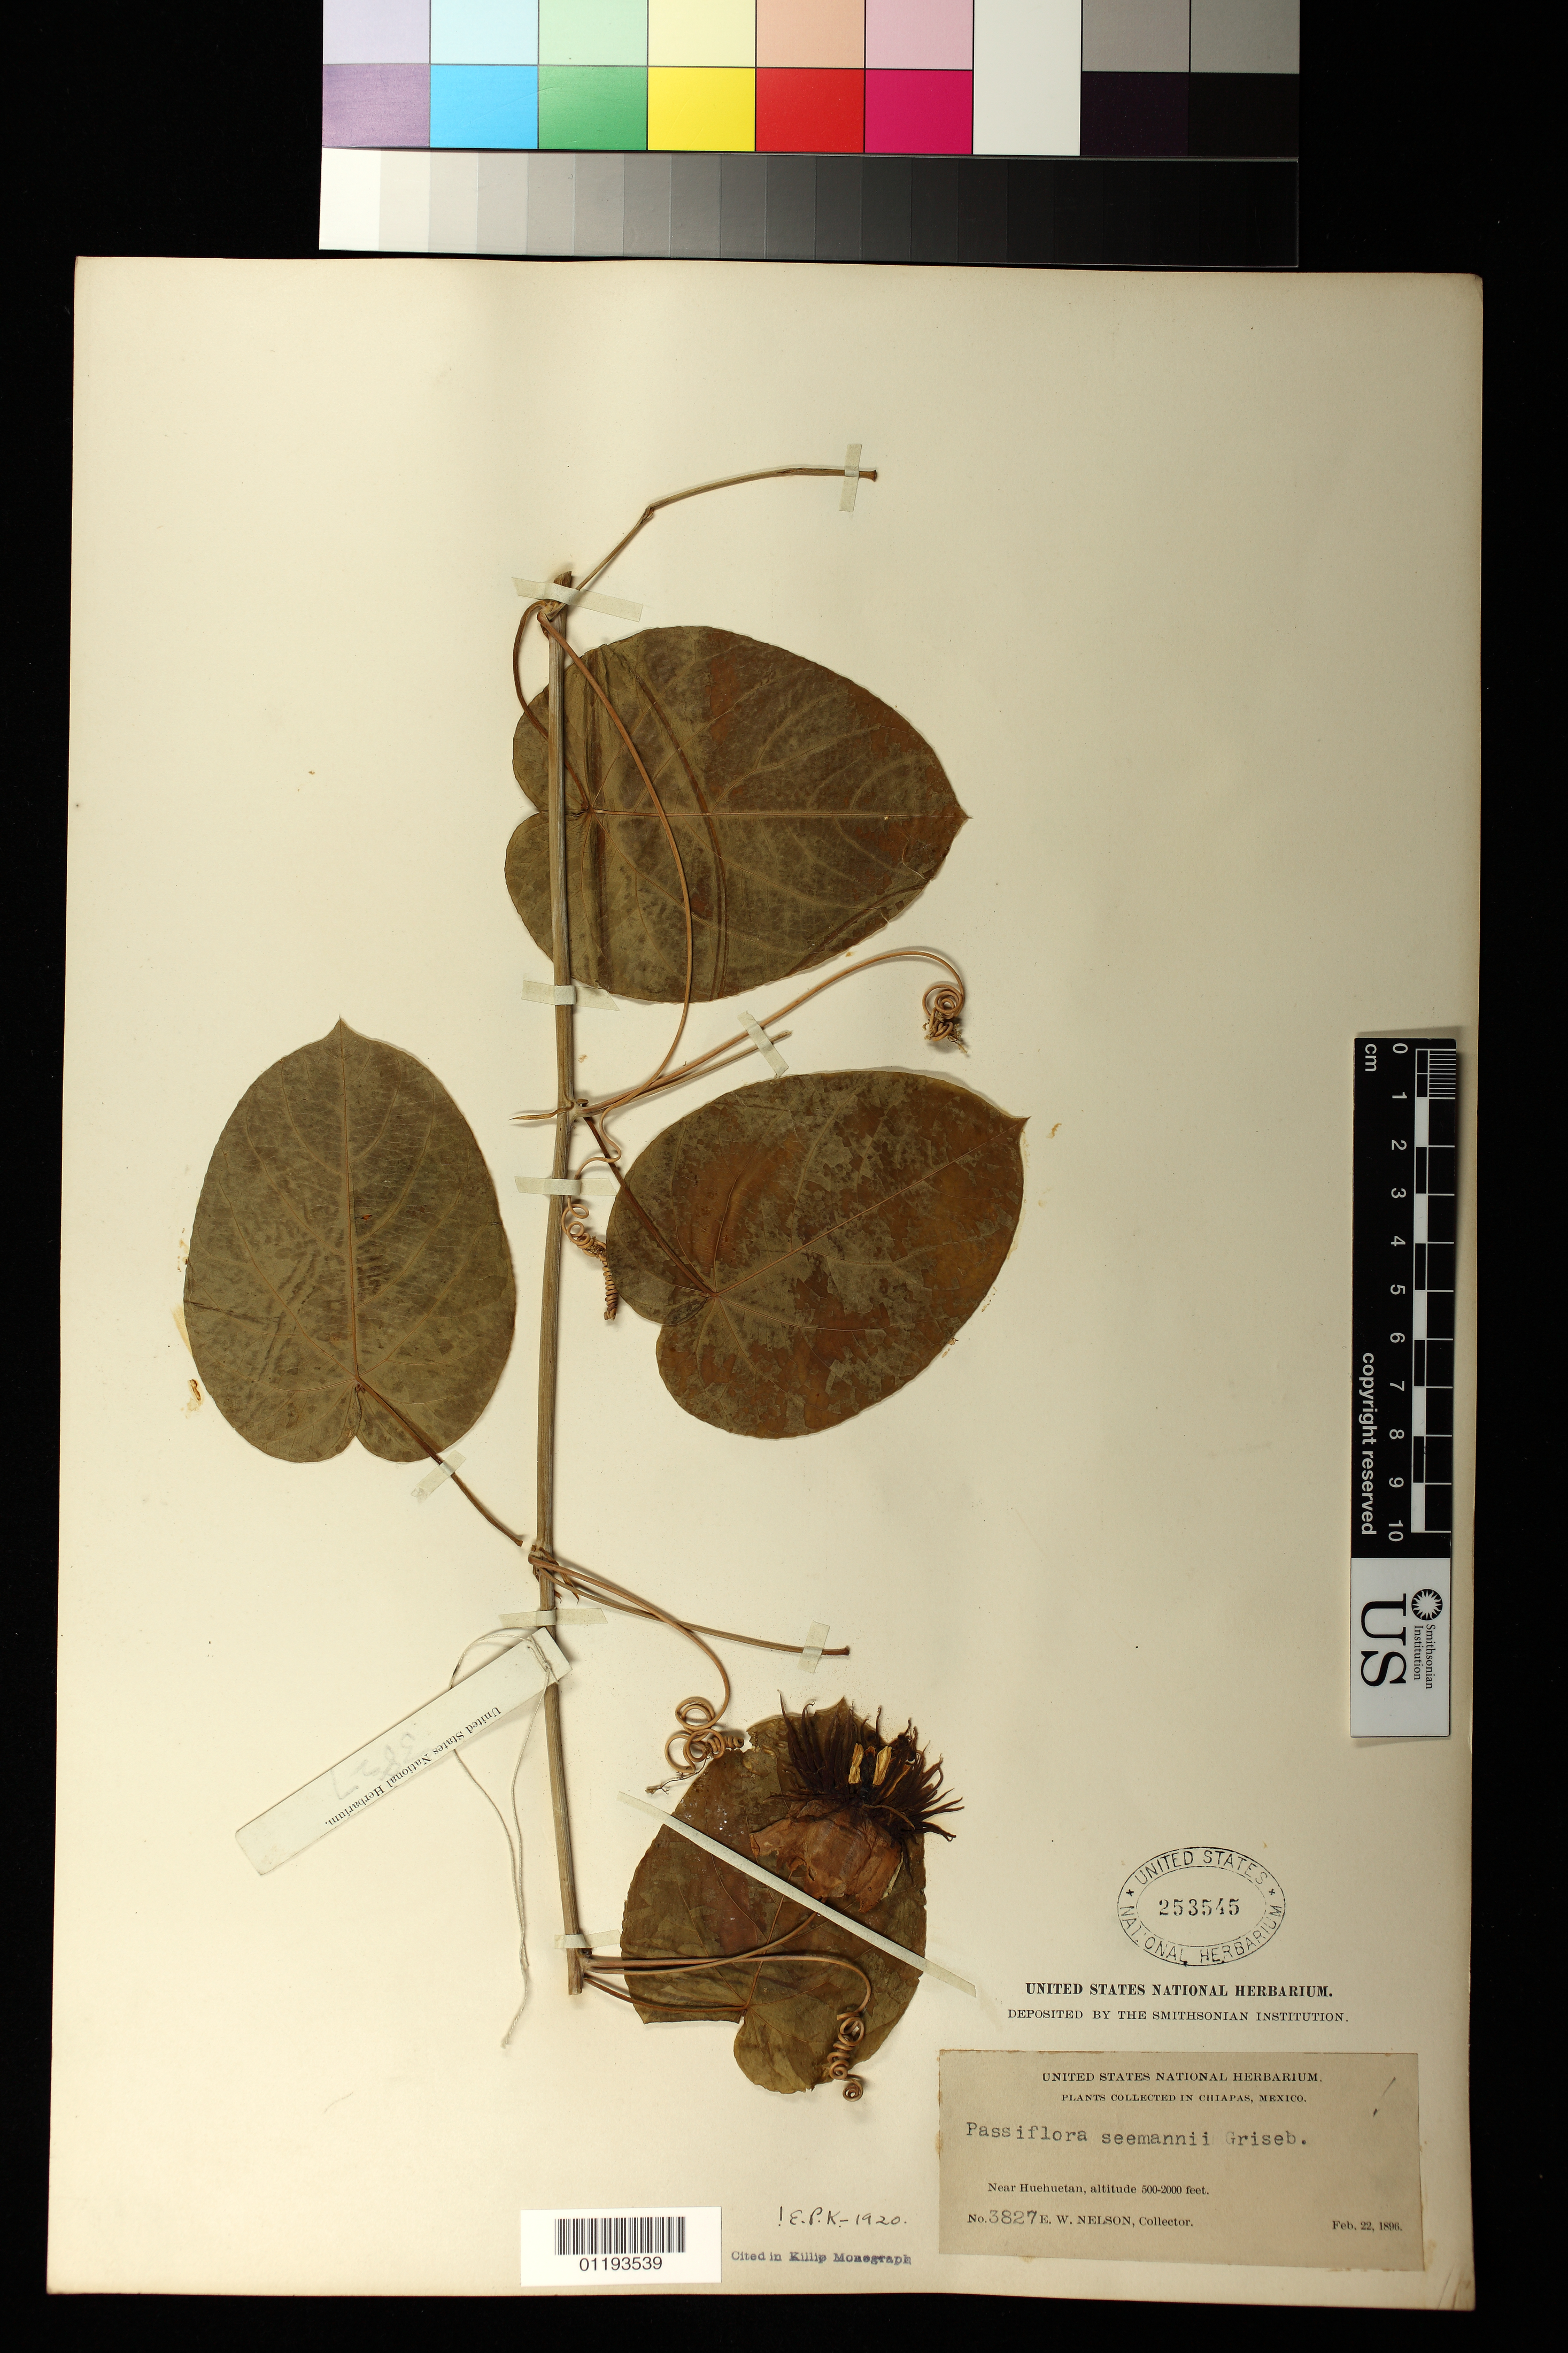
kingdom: Plantae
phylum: Tracheophyta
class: Magnoliopsida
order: Malpighiales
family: Passifloraceae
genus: Passiflora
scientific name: Passiflora seemannii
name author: Griseb.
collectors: E. W. Nelson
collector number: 3827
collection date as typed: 1896 Feb 22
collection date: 1896-02-22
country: Mexico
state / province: Chiapas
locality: Near Huehuetan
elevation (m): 610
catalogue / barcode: US 253545